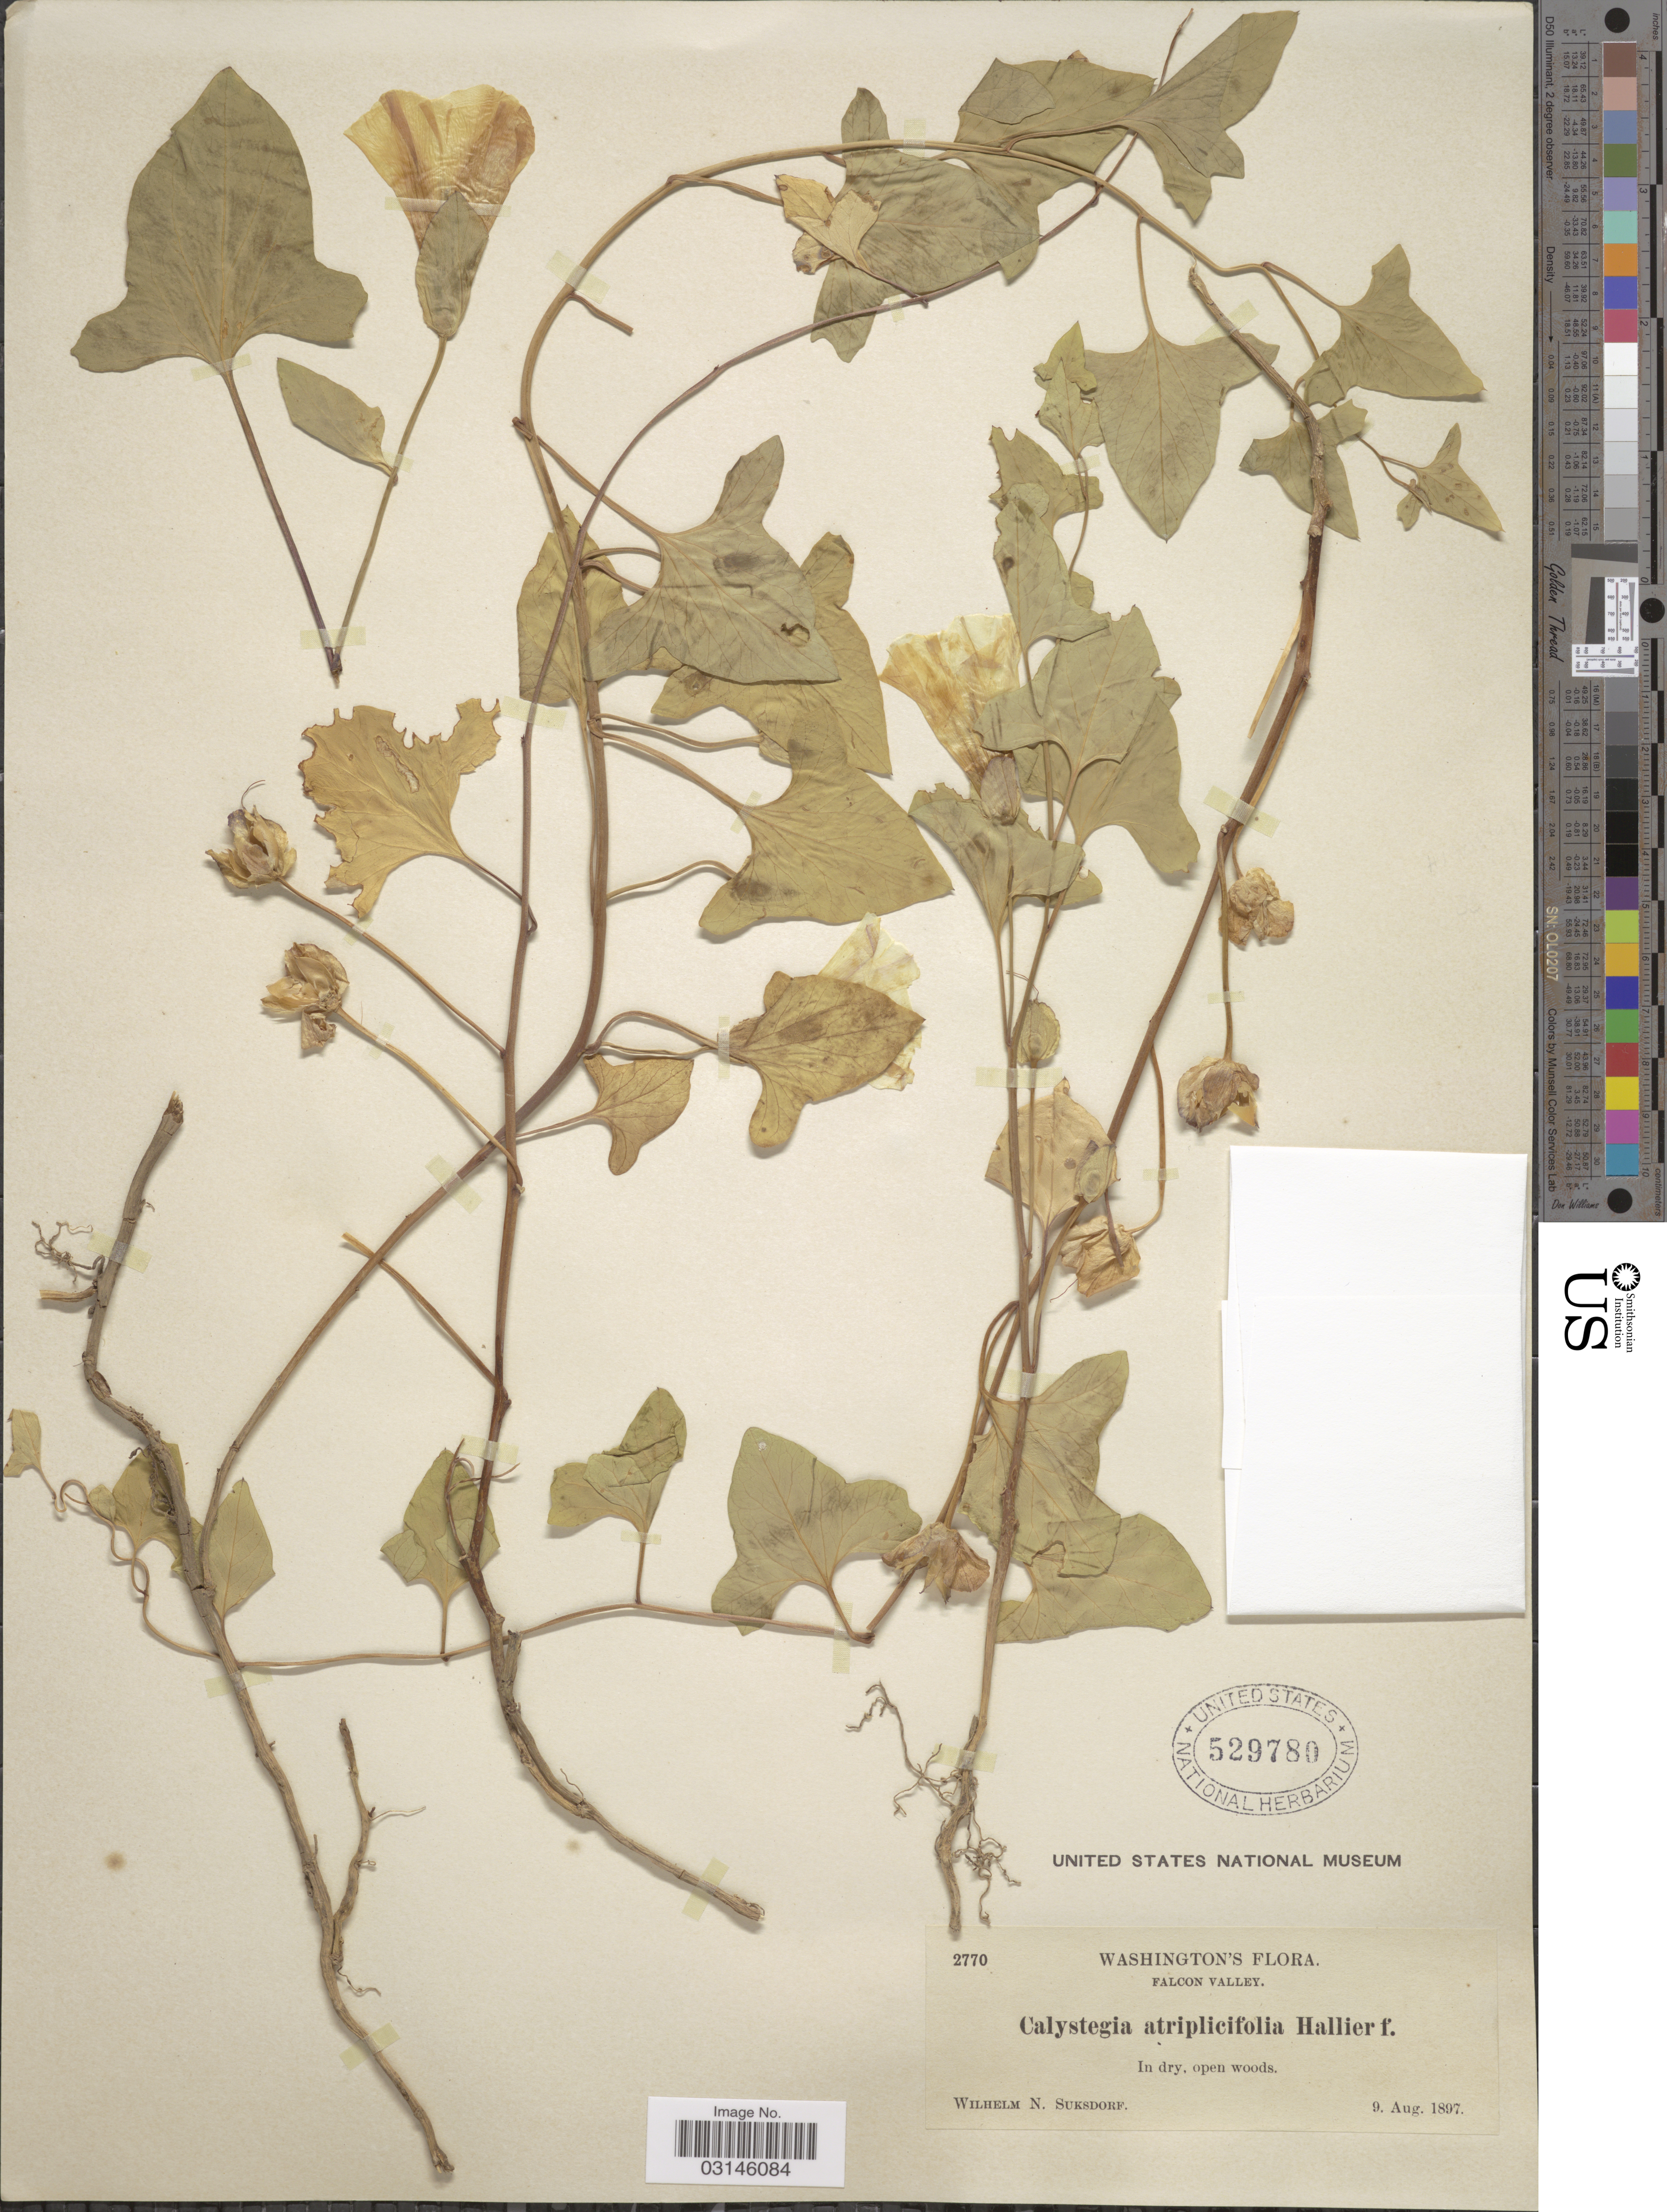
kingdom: Plantae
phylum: Tracheophyta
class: Magnoliopsida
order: Solanales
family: Convolvulaceae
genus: Calystegia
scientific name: Calystegia atriplicifolia subsp. atriplicifolia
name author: Hallier f.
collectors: W. N. Suksdorf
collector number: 2770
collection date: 1897-08-09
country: United States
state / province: Washington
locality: Falcon Valley.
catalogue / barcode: US 529780